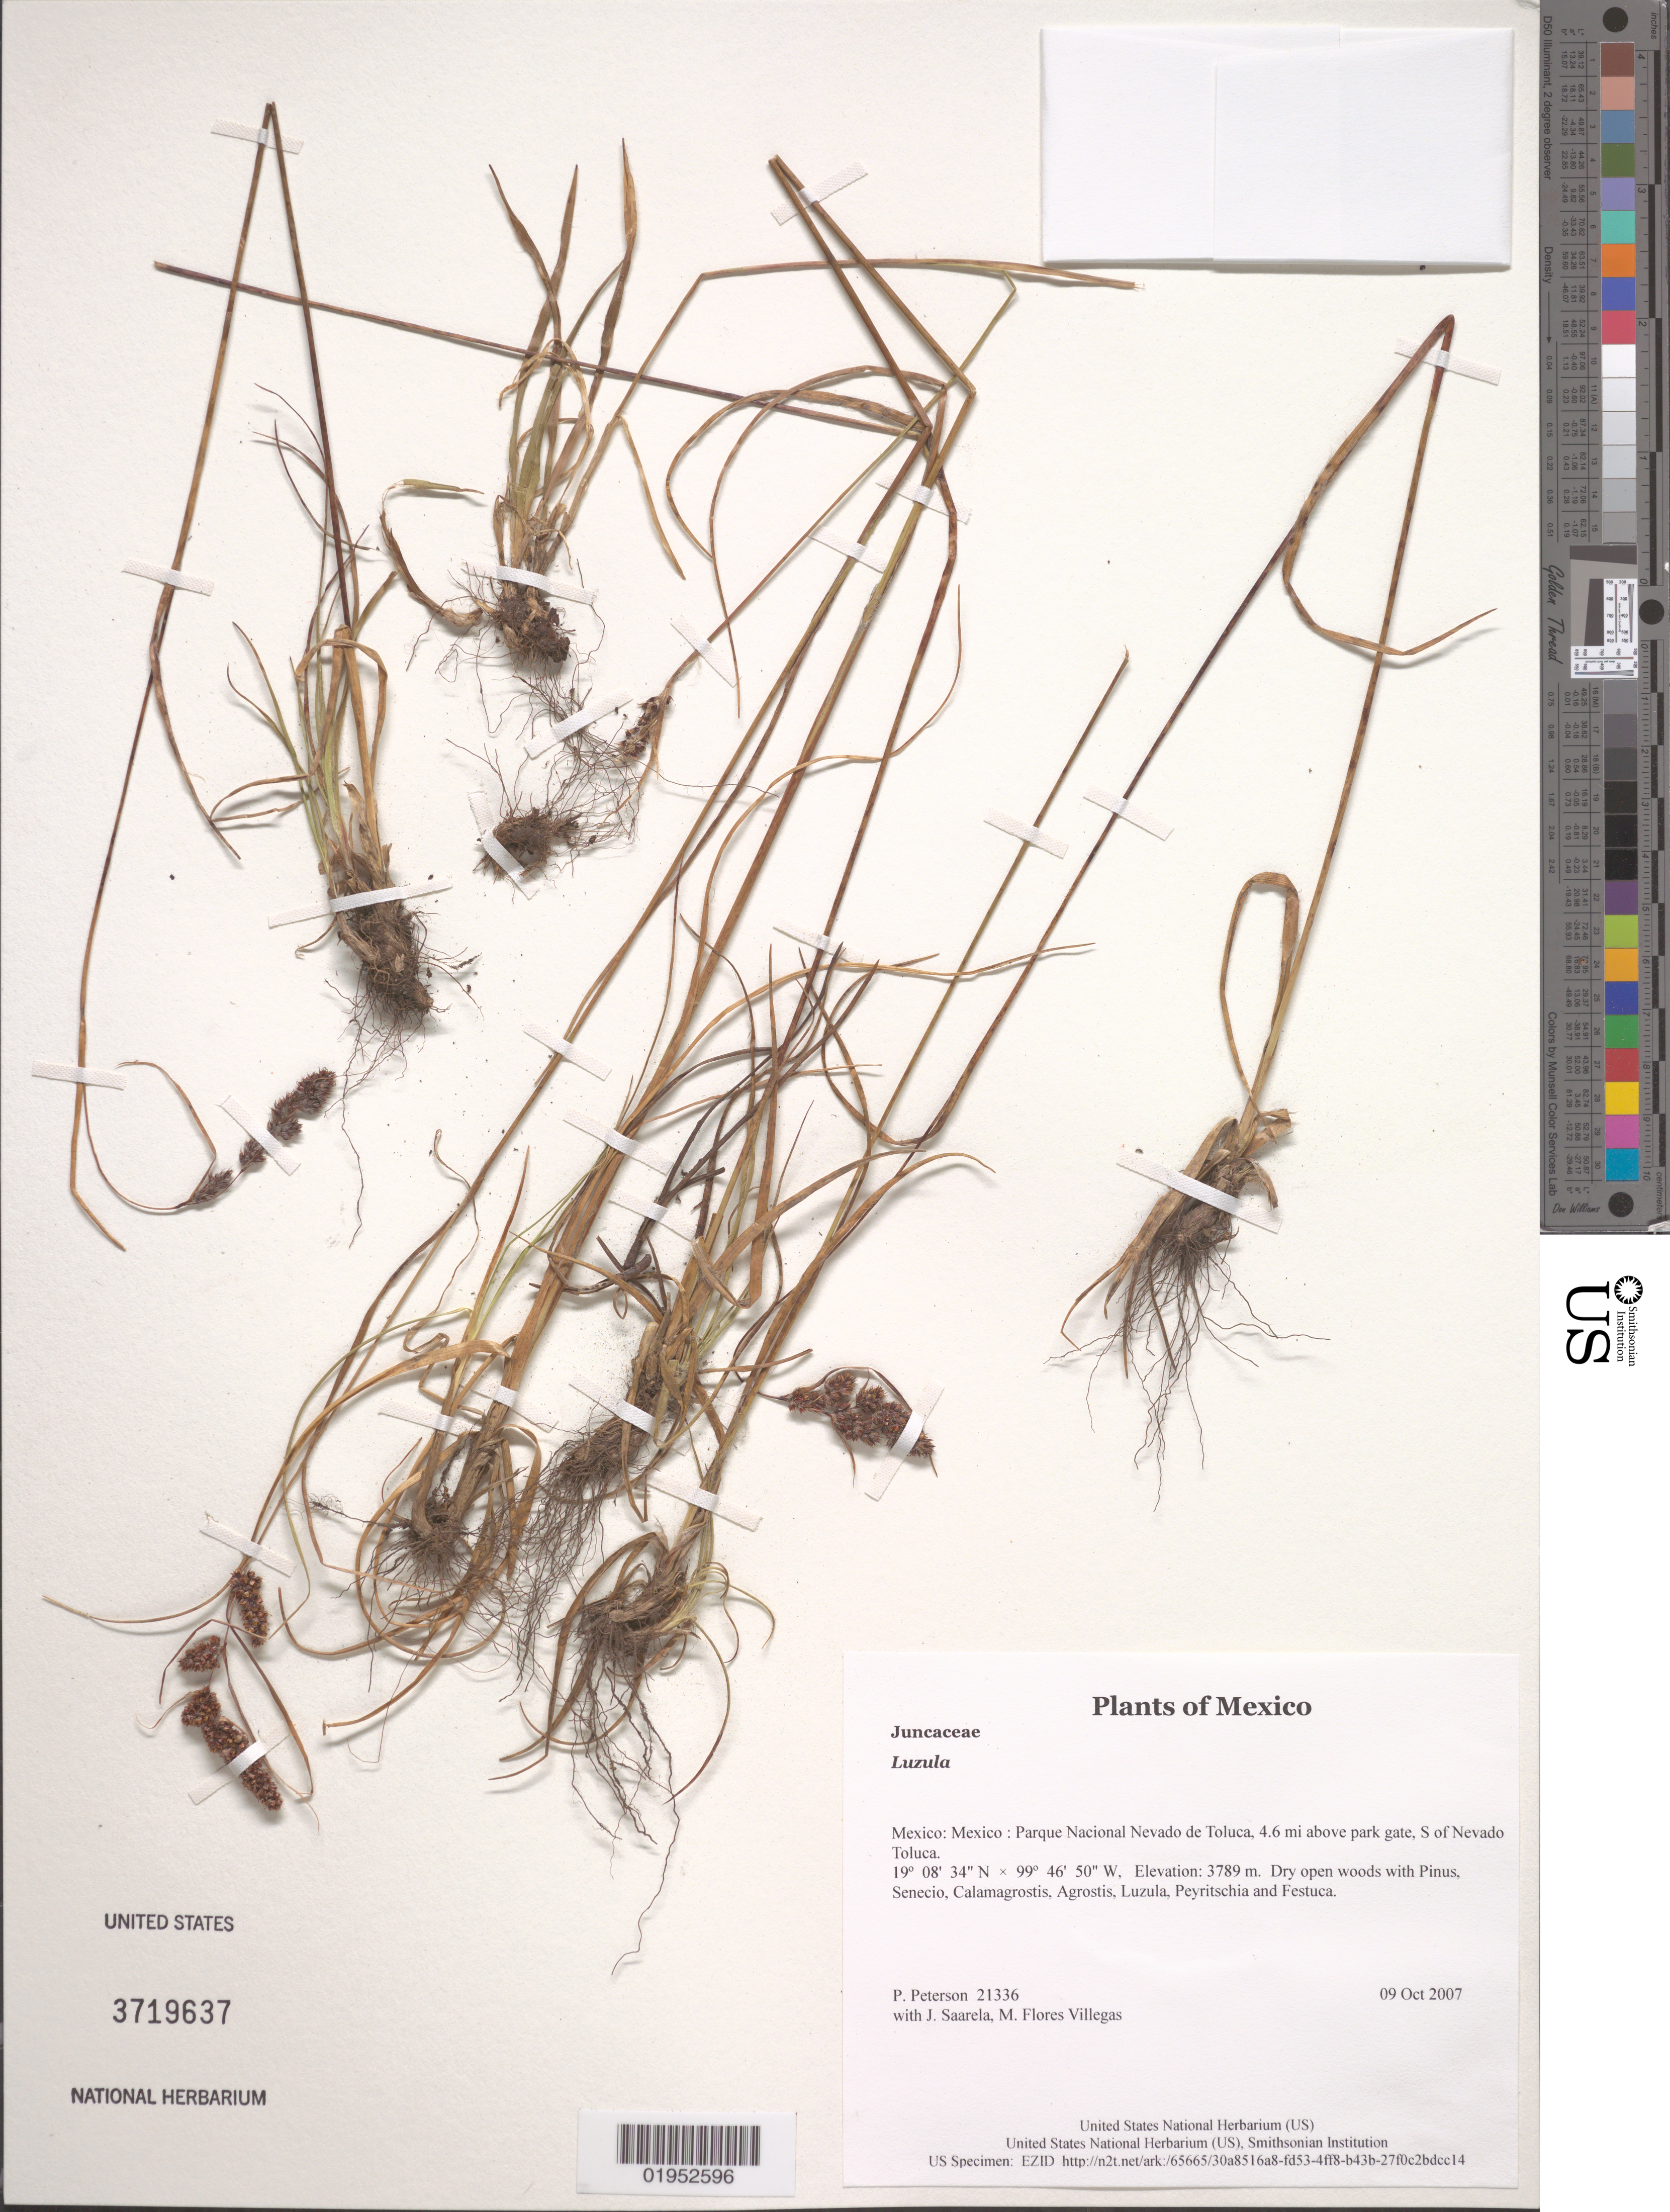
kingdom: Plantae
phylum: Tracheophyta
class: Liliopsida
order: Poales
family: Juncaceae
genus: Luzula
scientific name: Luzula sp.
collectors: P. M. Peterson, J. Saarela & M. Flores Villegas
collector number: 21336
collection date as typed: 09 Oct 2007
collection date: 2007-10-09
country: Mexico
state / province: México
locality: Parque Nacional Nevado de Toluca, 4.6 mi above park gate, S of Nevado Toluca.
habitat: Dry open woods with Pinus, Senecio, Calamagrostis, Agrostis, Luzula, Peyritschia and Festuca.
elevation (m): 3789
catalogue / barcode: US 3719637